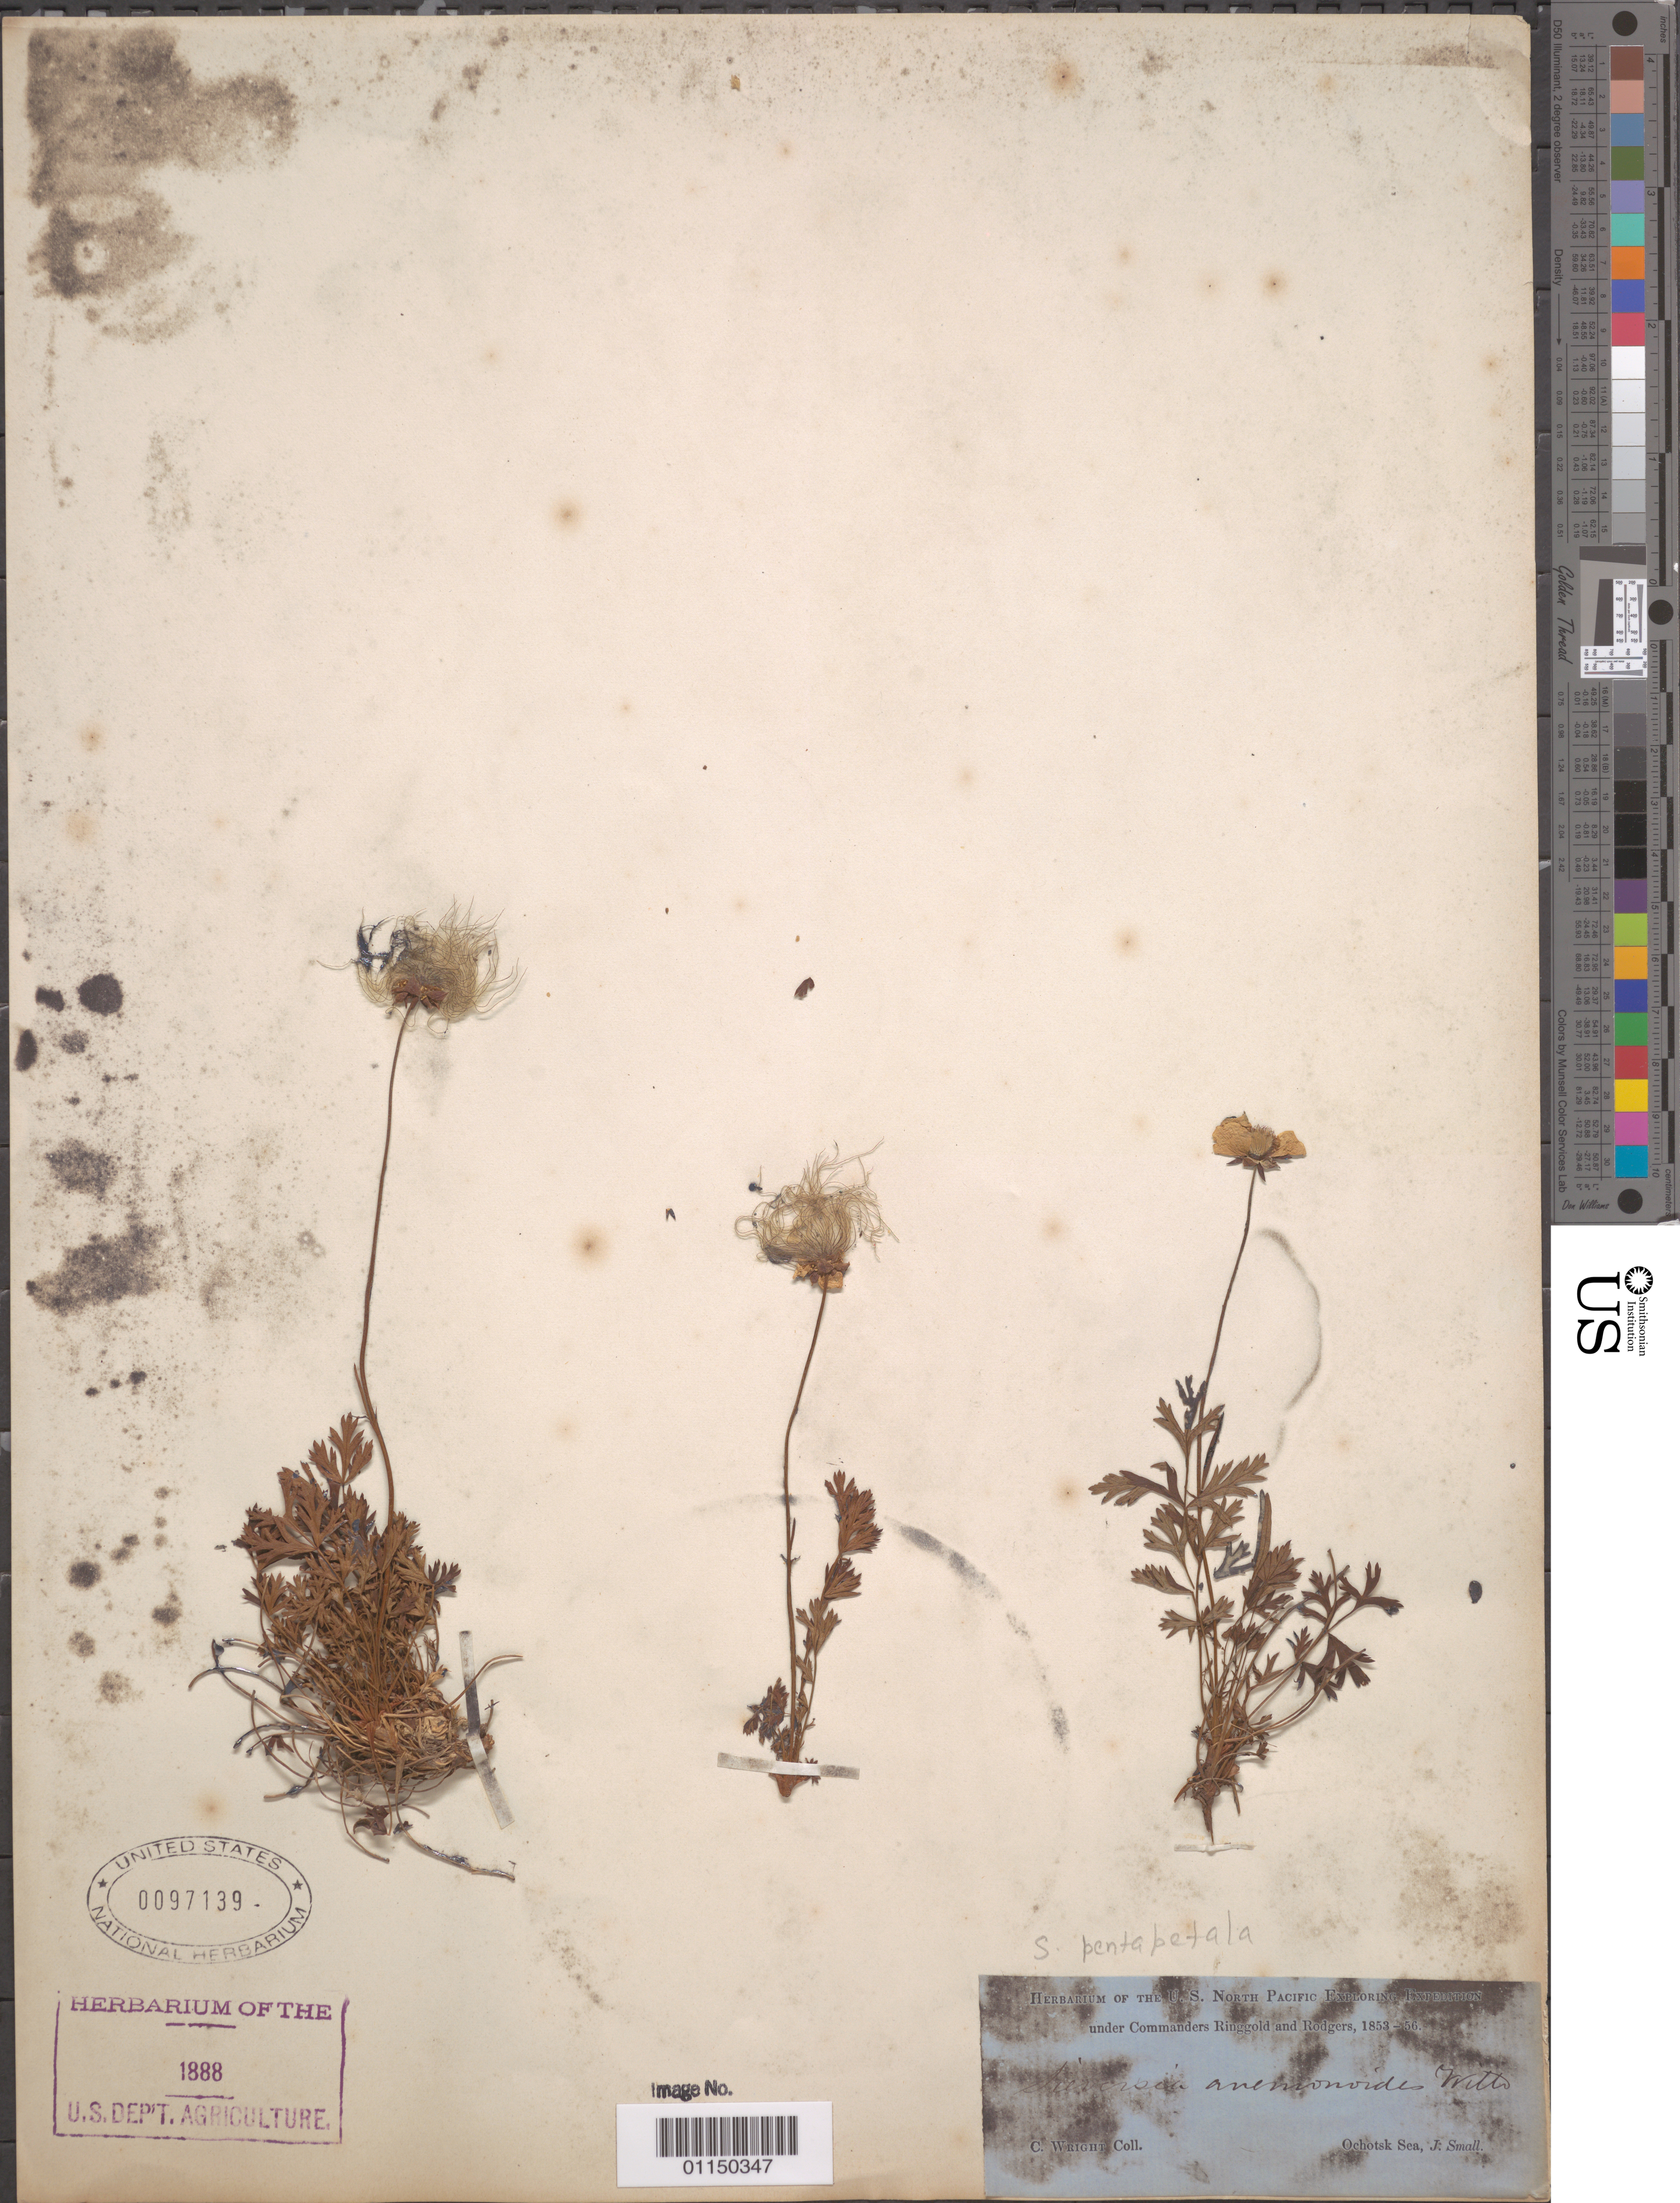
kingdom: Plantae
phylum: Tracheophyta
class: Magnoliopsida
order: Rosales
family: Rosaceae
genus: Sieversia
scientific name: Sieversia pentapetala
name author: (L.) Greene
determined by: Strong, Mark T., (BOT), Smithsonian Institution - National Museum of Natural History (UNITED STATES)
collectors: C. Wright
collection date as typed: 1853 to -- --- 1856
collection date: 1853/1856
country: Russian Federation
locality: Ochotsk Sea.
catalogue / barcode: US 97139